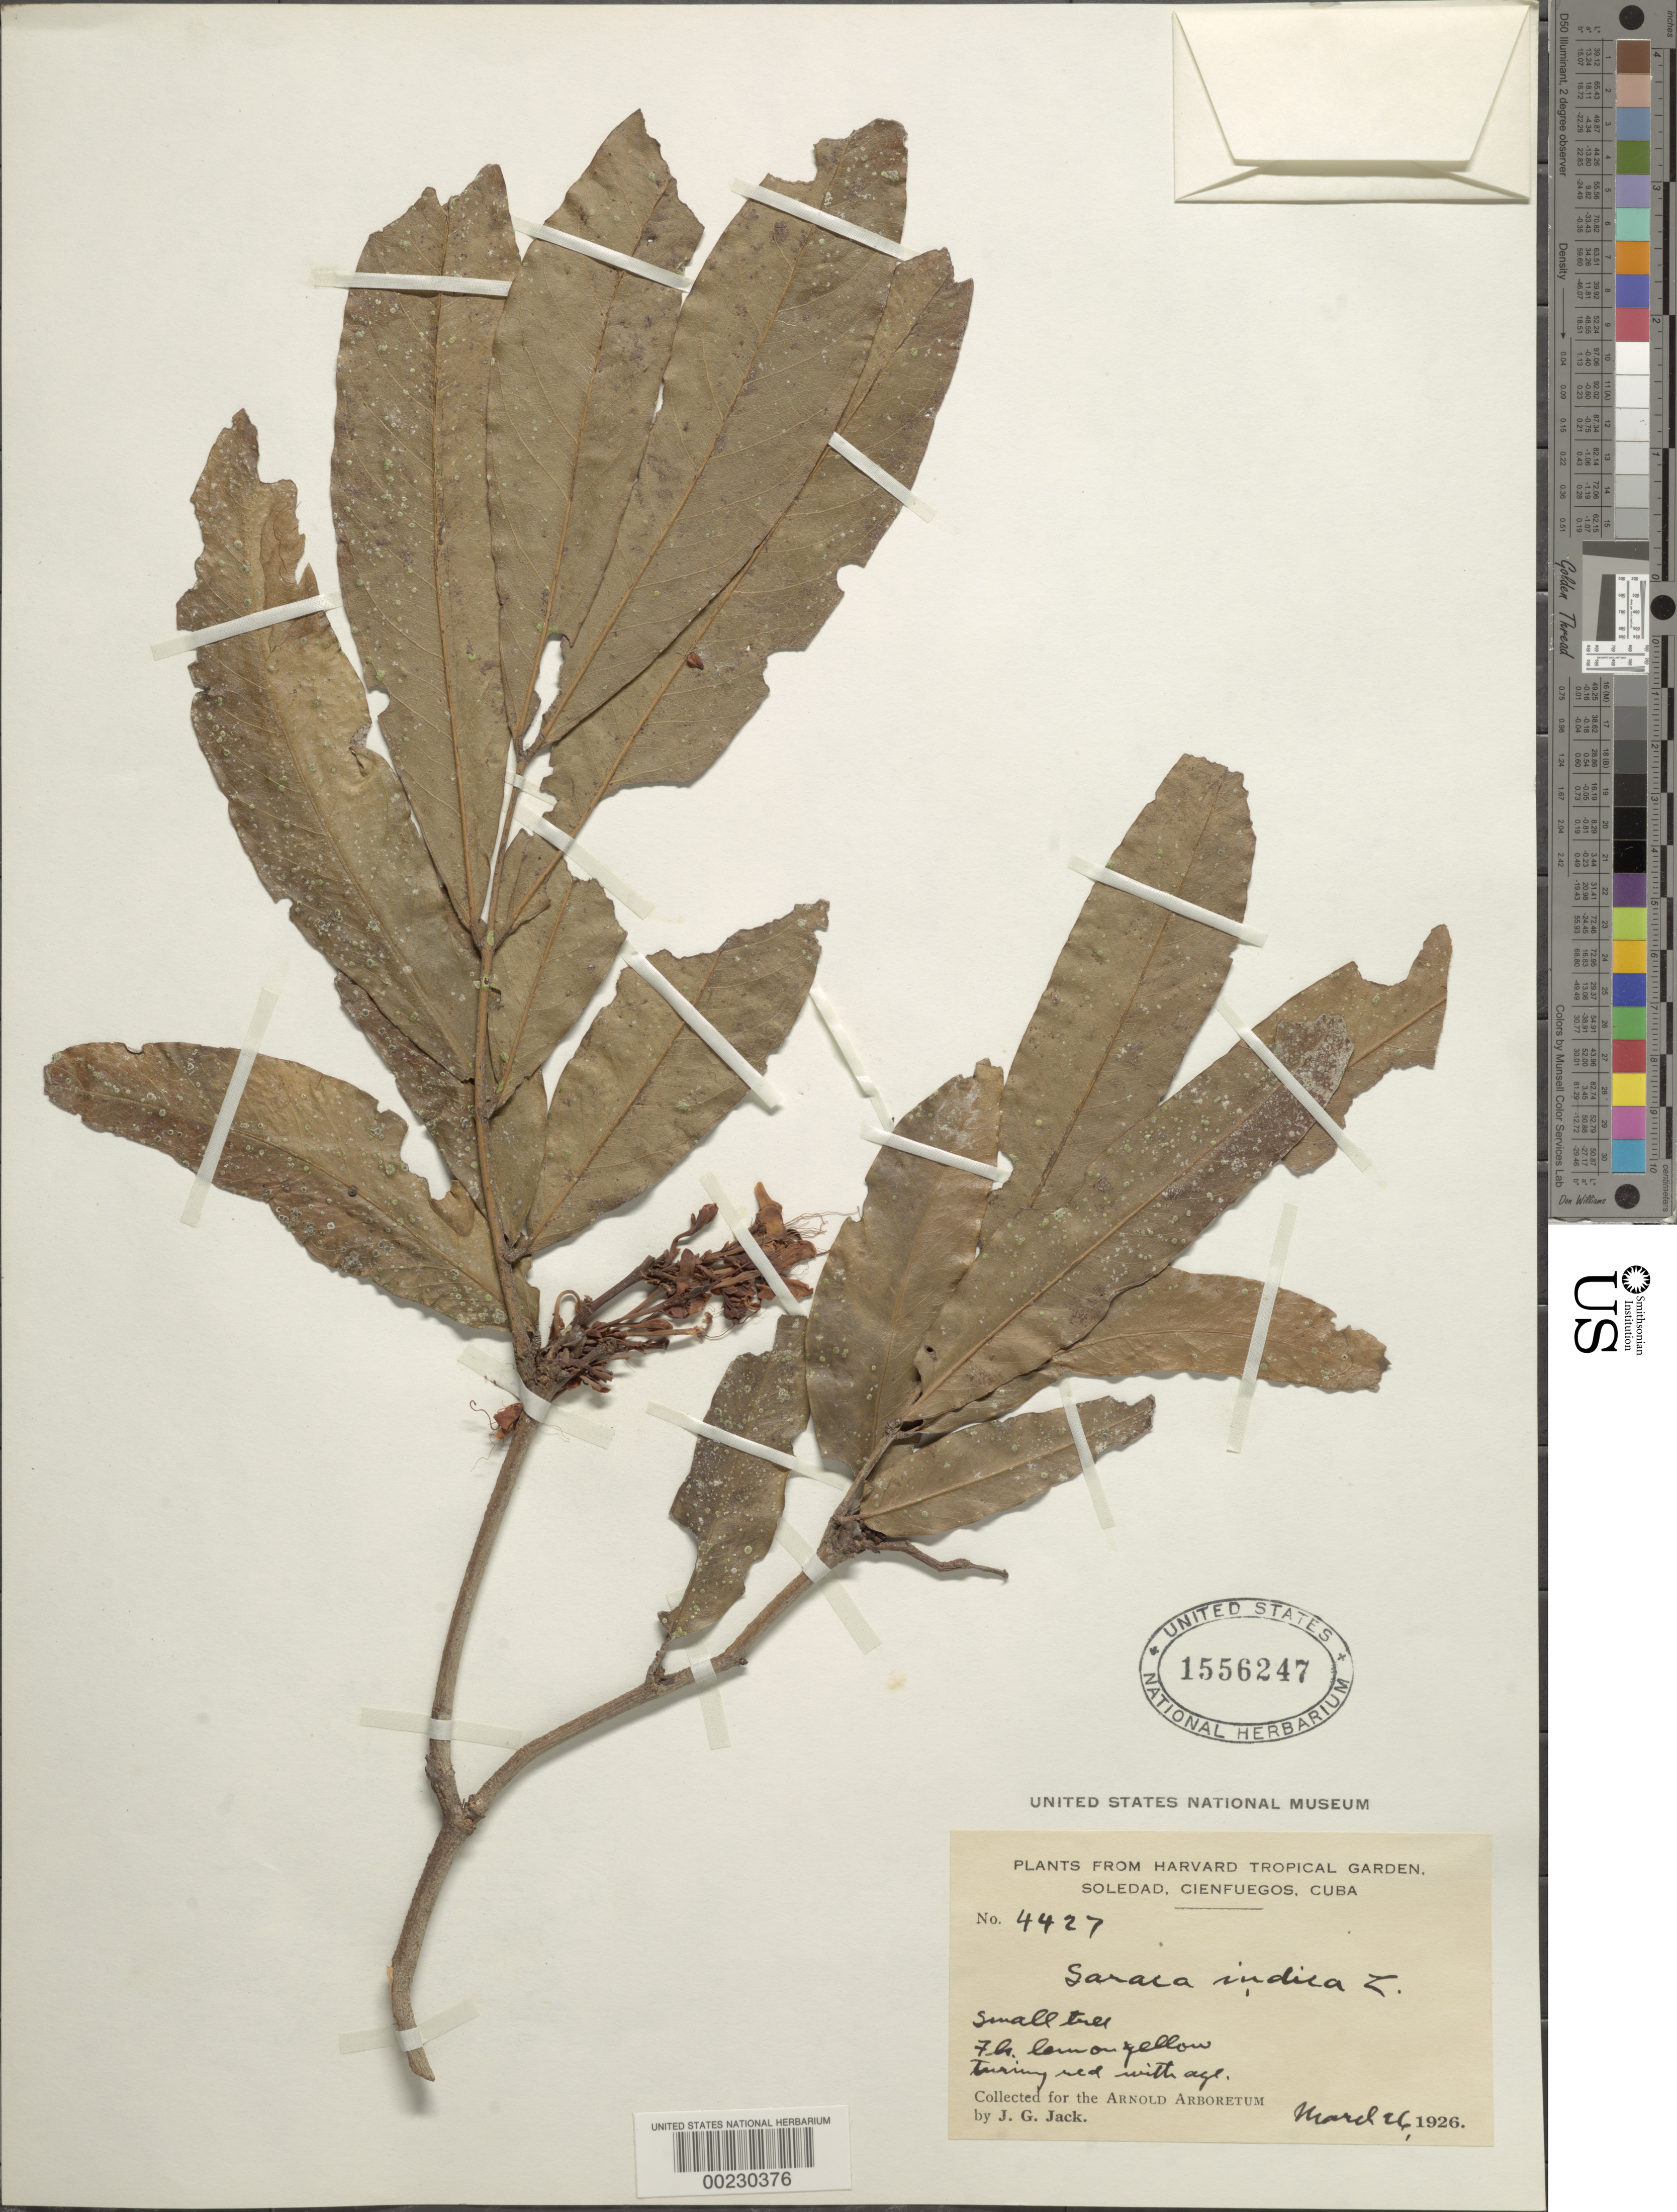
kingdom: Plantae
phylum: Tracheophyta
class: Magnoliopsida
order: Fabales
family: Fabaceae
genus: Saraca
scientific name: Saraca indica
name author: L.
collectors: J. G. Jack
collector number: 4427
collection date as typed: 26 Mar 1926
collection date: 1926-03-26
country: Cuba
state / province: Las Villas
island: Greater Antilles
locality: From harvard tropical garden, soledad, cienfuegos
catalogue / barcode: US 1556247